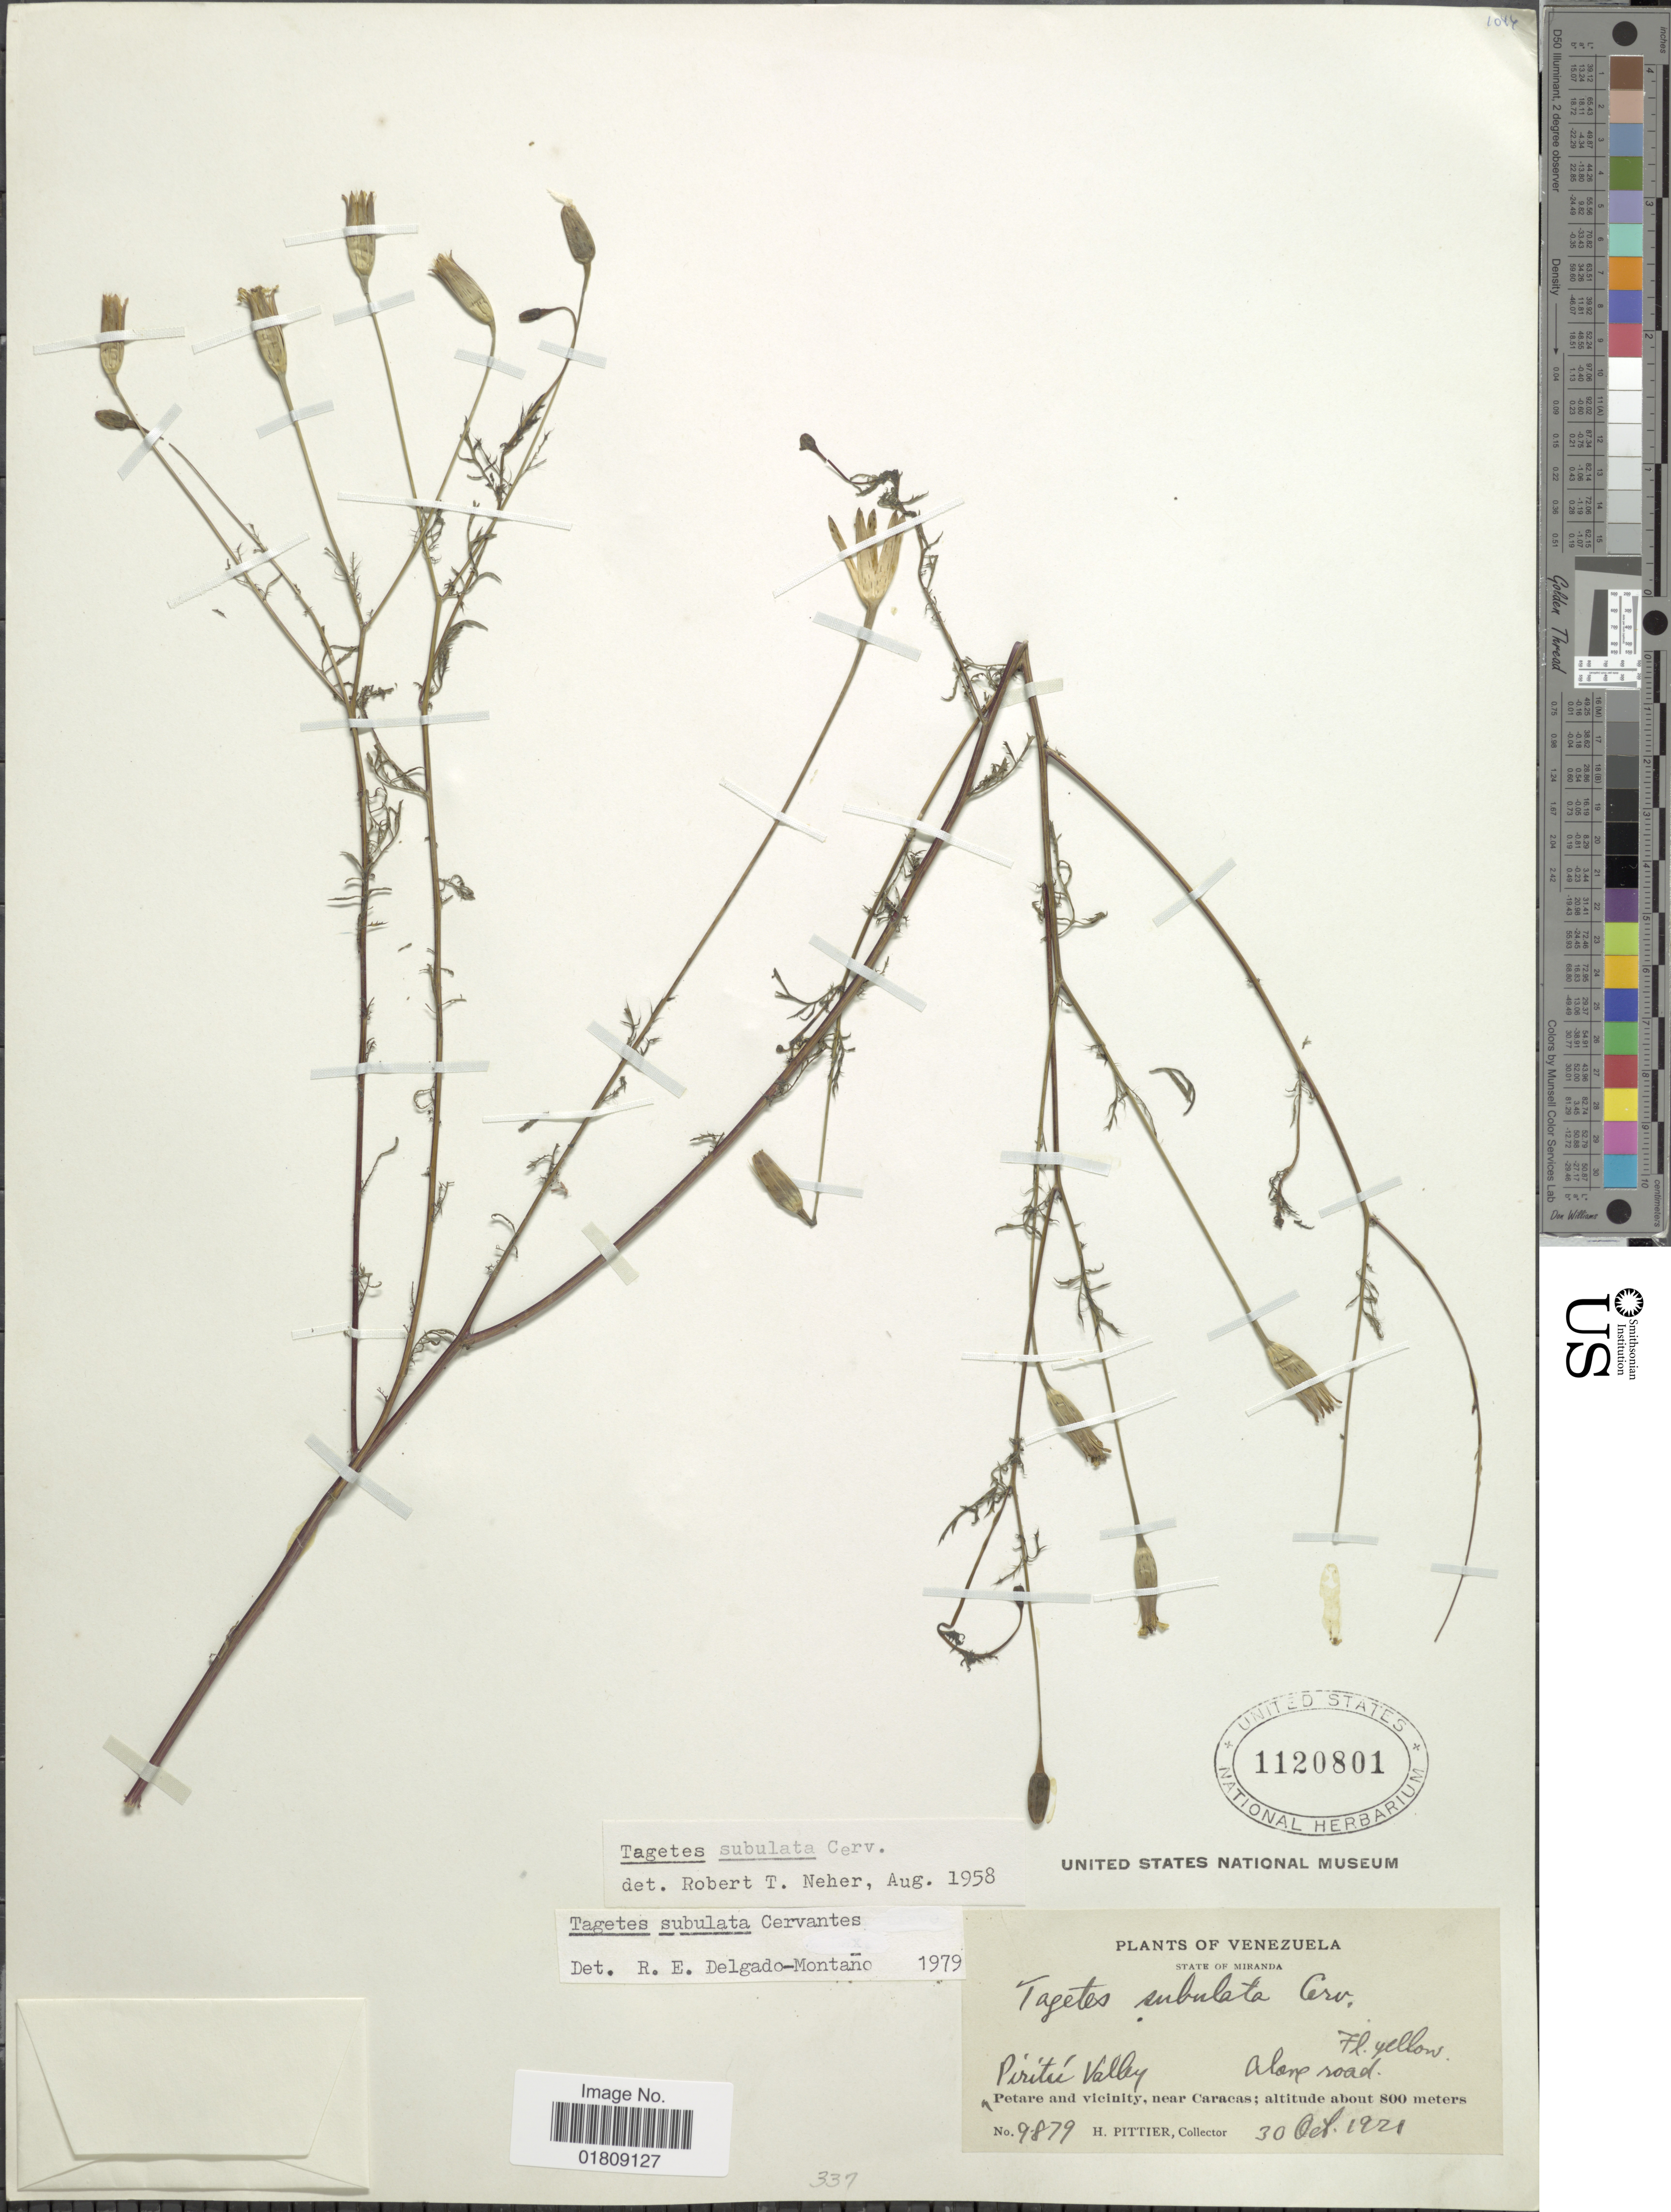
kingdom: Plantae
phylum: Tracheophyta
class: Magnoliopsida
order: Asterales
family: Asteraceae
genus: Tagetes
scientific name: Tagetes subulata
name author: Cerv.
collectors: H. F. Pittier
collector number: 9879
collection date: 1921-10-30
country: Venezuela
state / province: Mérida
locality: Piritu Valley, along road Petare and vicinity, near Caracas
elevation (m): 800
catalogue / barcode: US 1120801